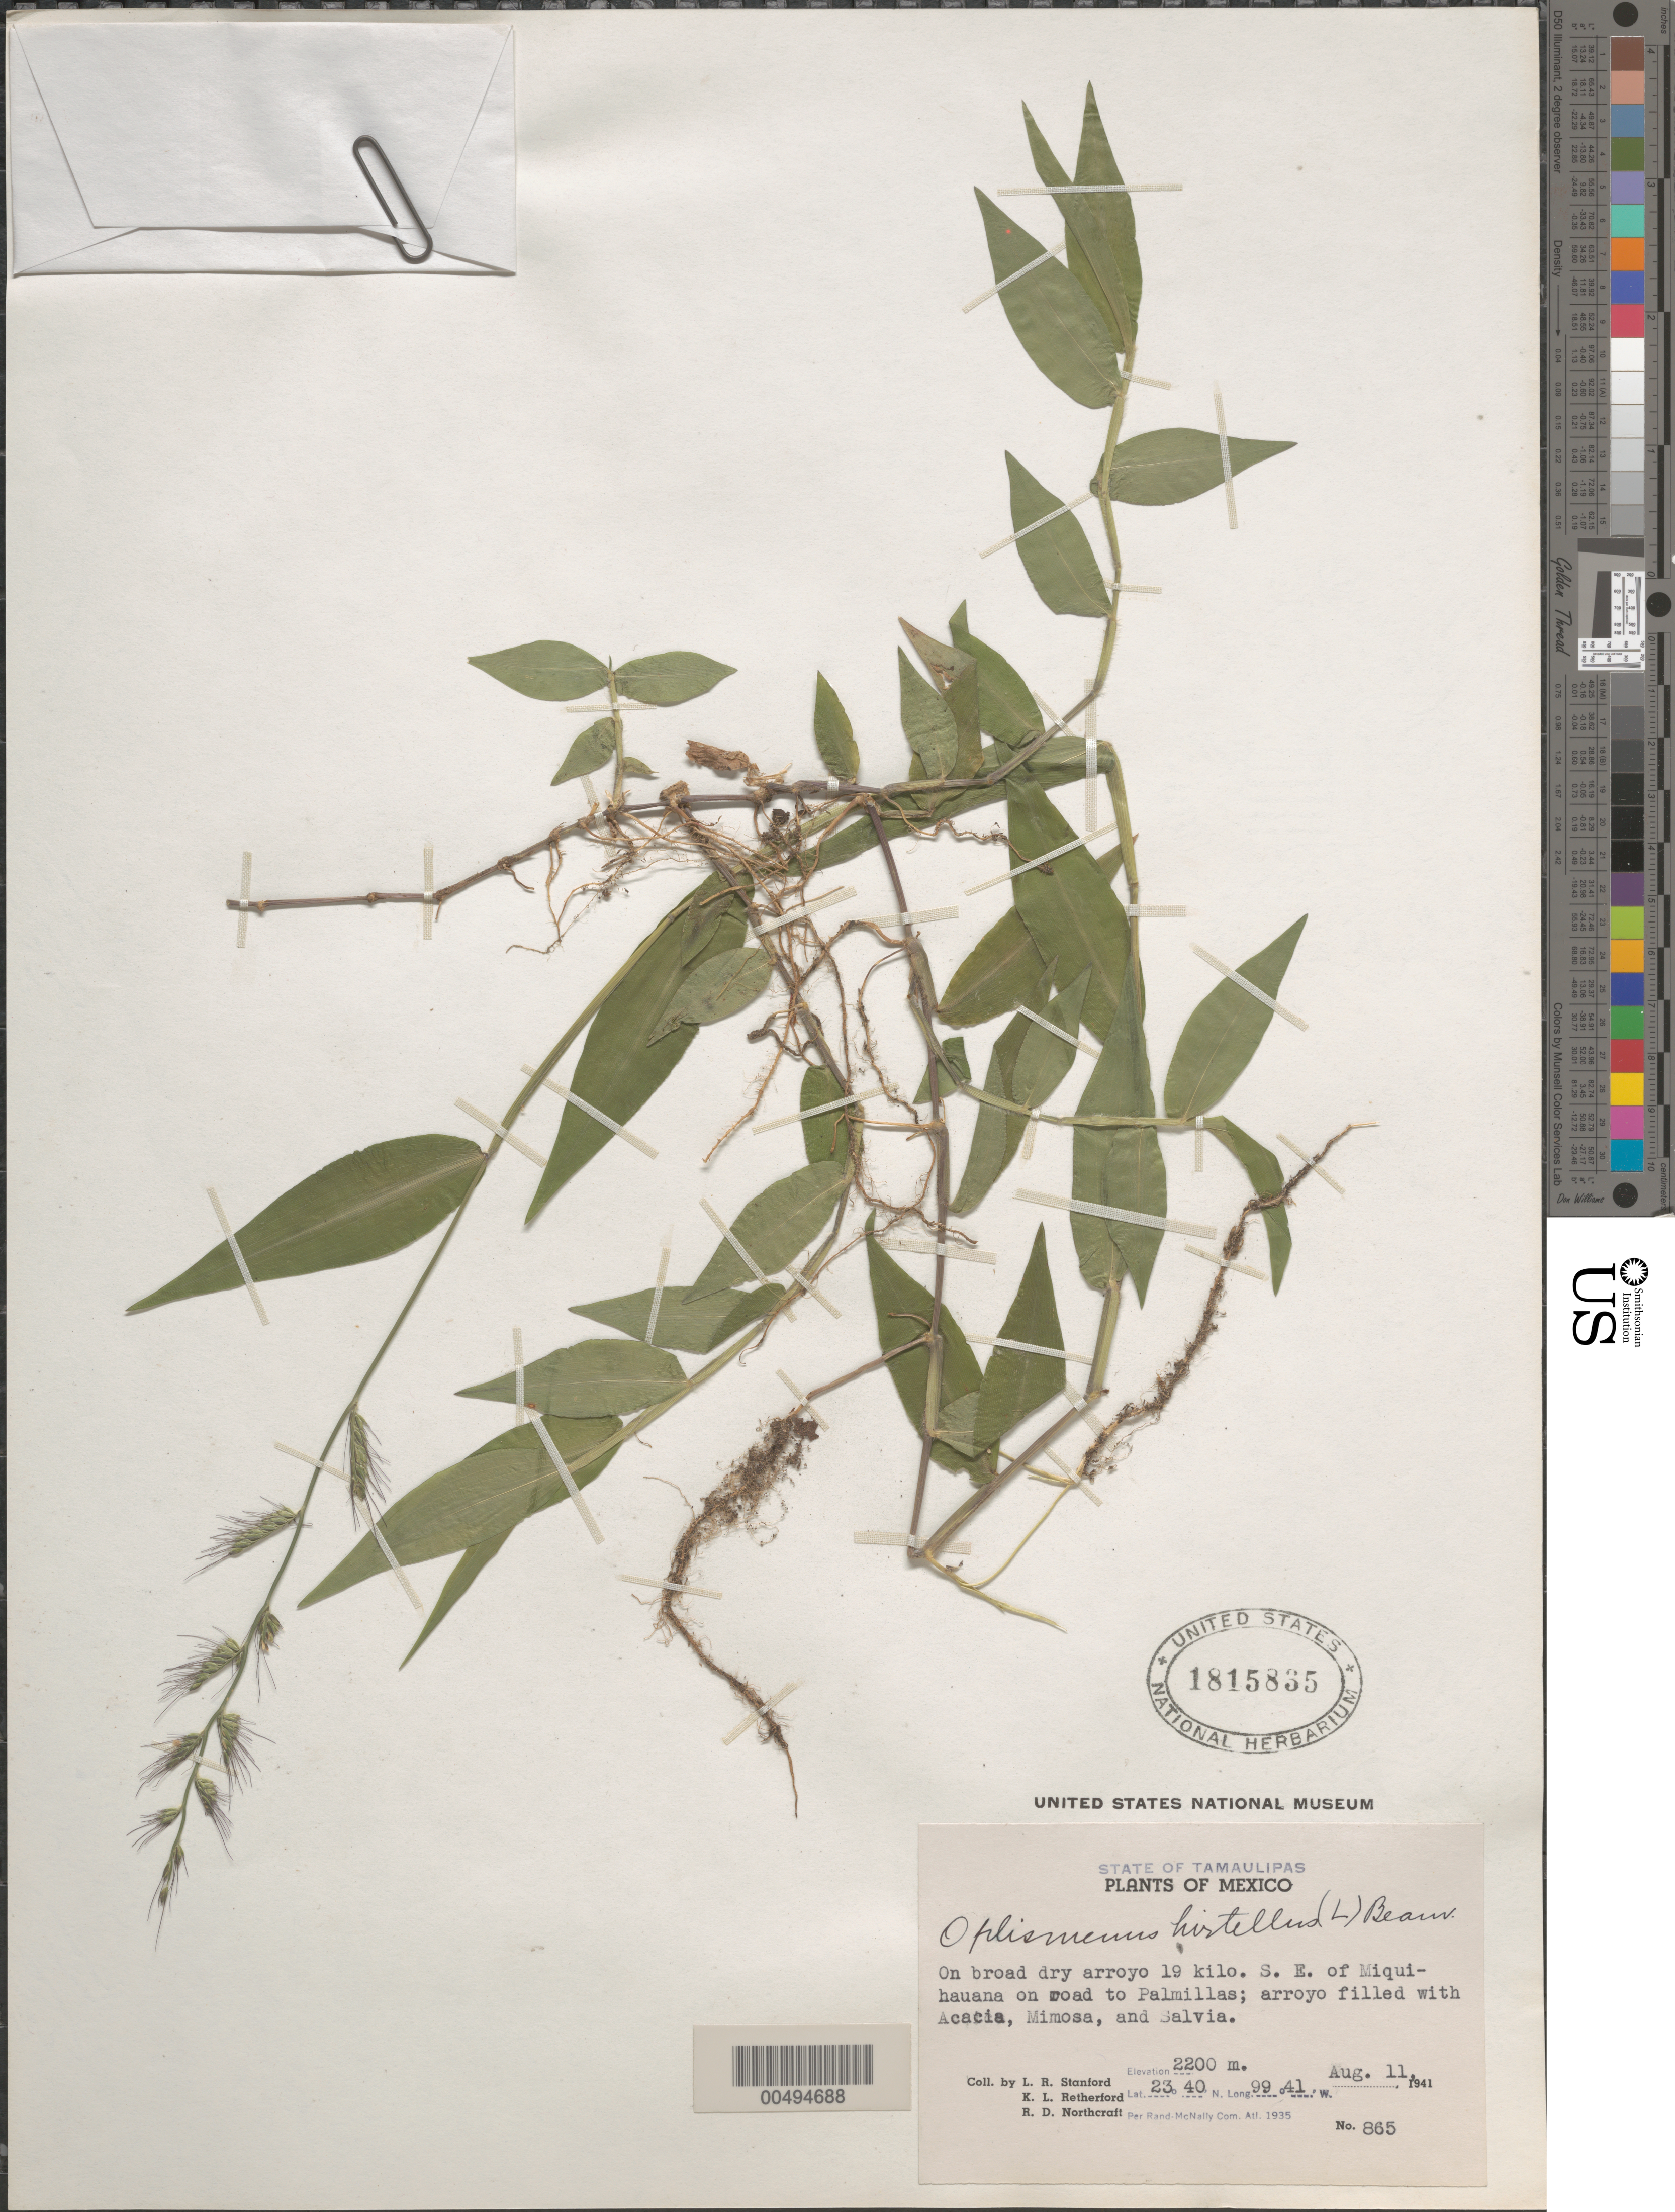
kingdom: Plantae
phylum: Tracheophyta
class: Liliopsida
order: Poales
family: Poaceae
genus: Oplismenus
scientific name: Oplismenus hirtellus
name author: (L.) P. Beauv.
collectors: L. R. Stanford, K. Retherford & R. Northcraft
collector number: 865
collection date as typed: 11 Aug 1941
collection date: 1941-08-11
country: Mexico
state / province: Tamaulipas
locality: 19 km SE of Miquihauana on rd to Palmillas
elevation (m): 2200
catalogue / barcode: US 1815835